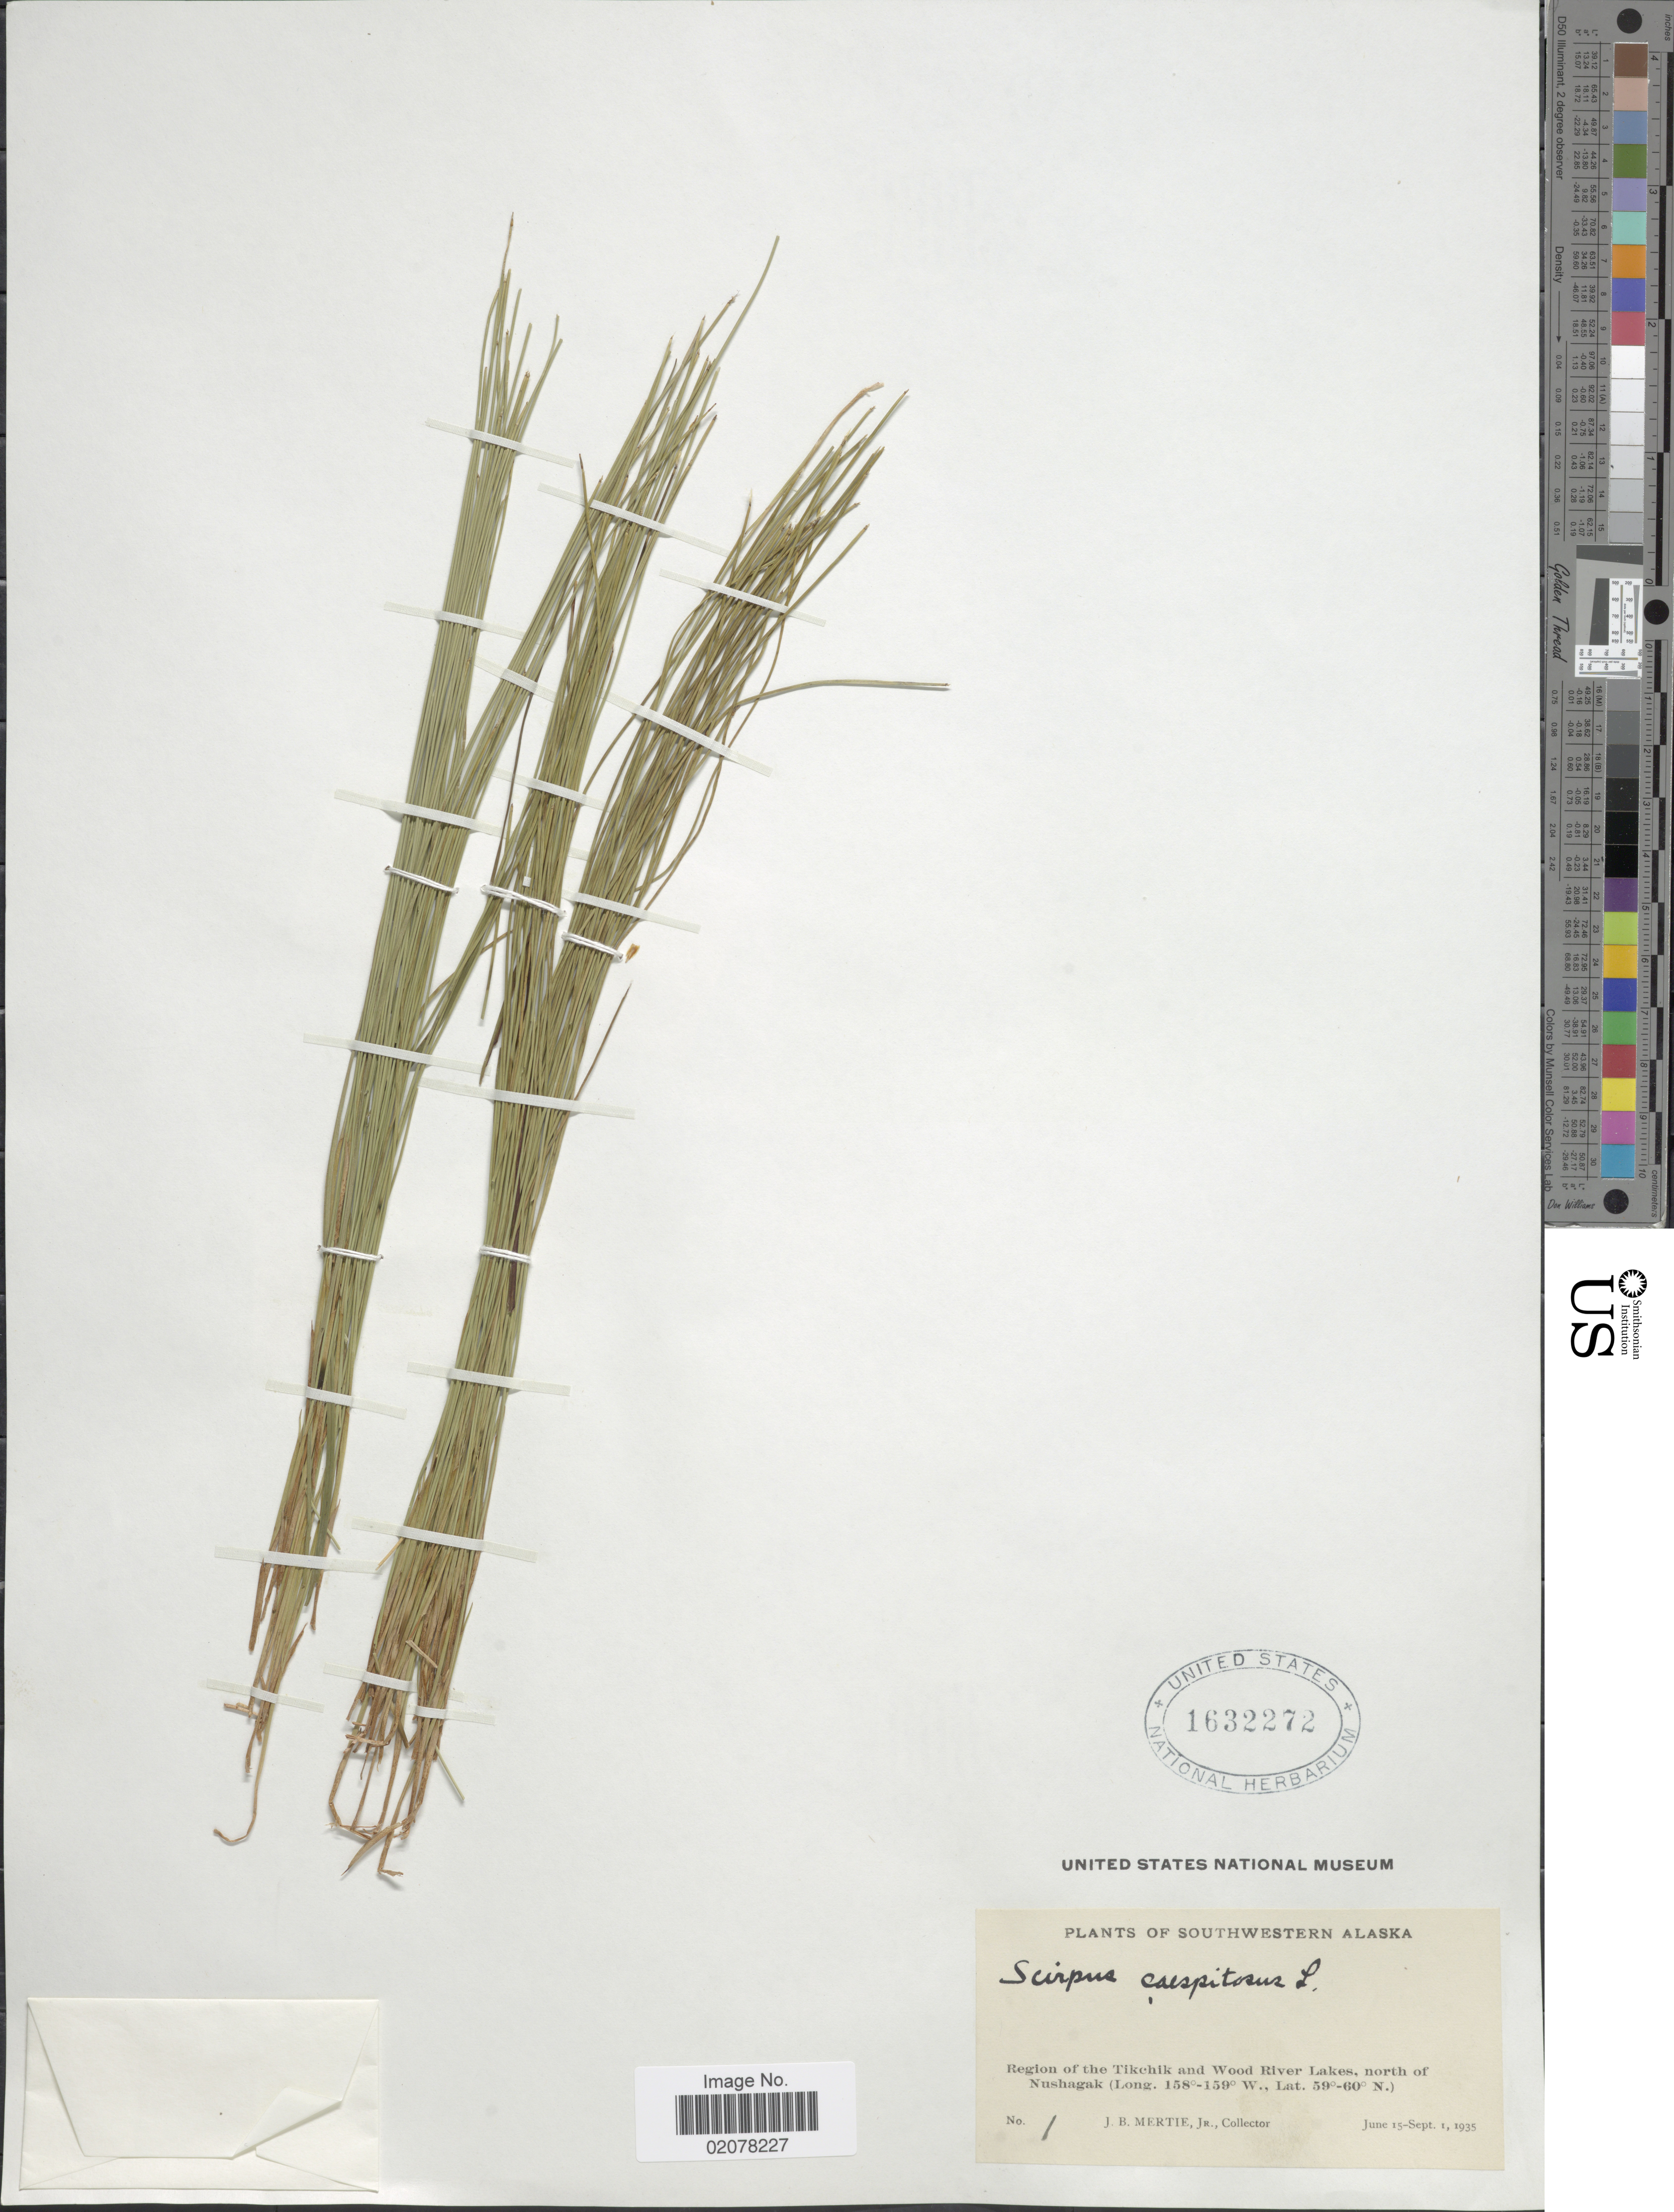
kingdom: Plantae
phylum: Tracheophyta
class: Liliopsida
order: Poales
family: Cyperaceae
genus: Trichophorum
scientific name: Trichophorum cespitosum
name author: (L.) Hartm.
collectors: J. Mertie Jr.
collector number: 1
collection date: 1935-06-15/1935-09-01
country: United States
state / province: Alaska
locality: Southwestern Alaska, region of the Tikchik and Wood River Lakes, north of Nushagak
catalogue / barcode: US 1632272